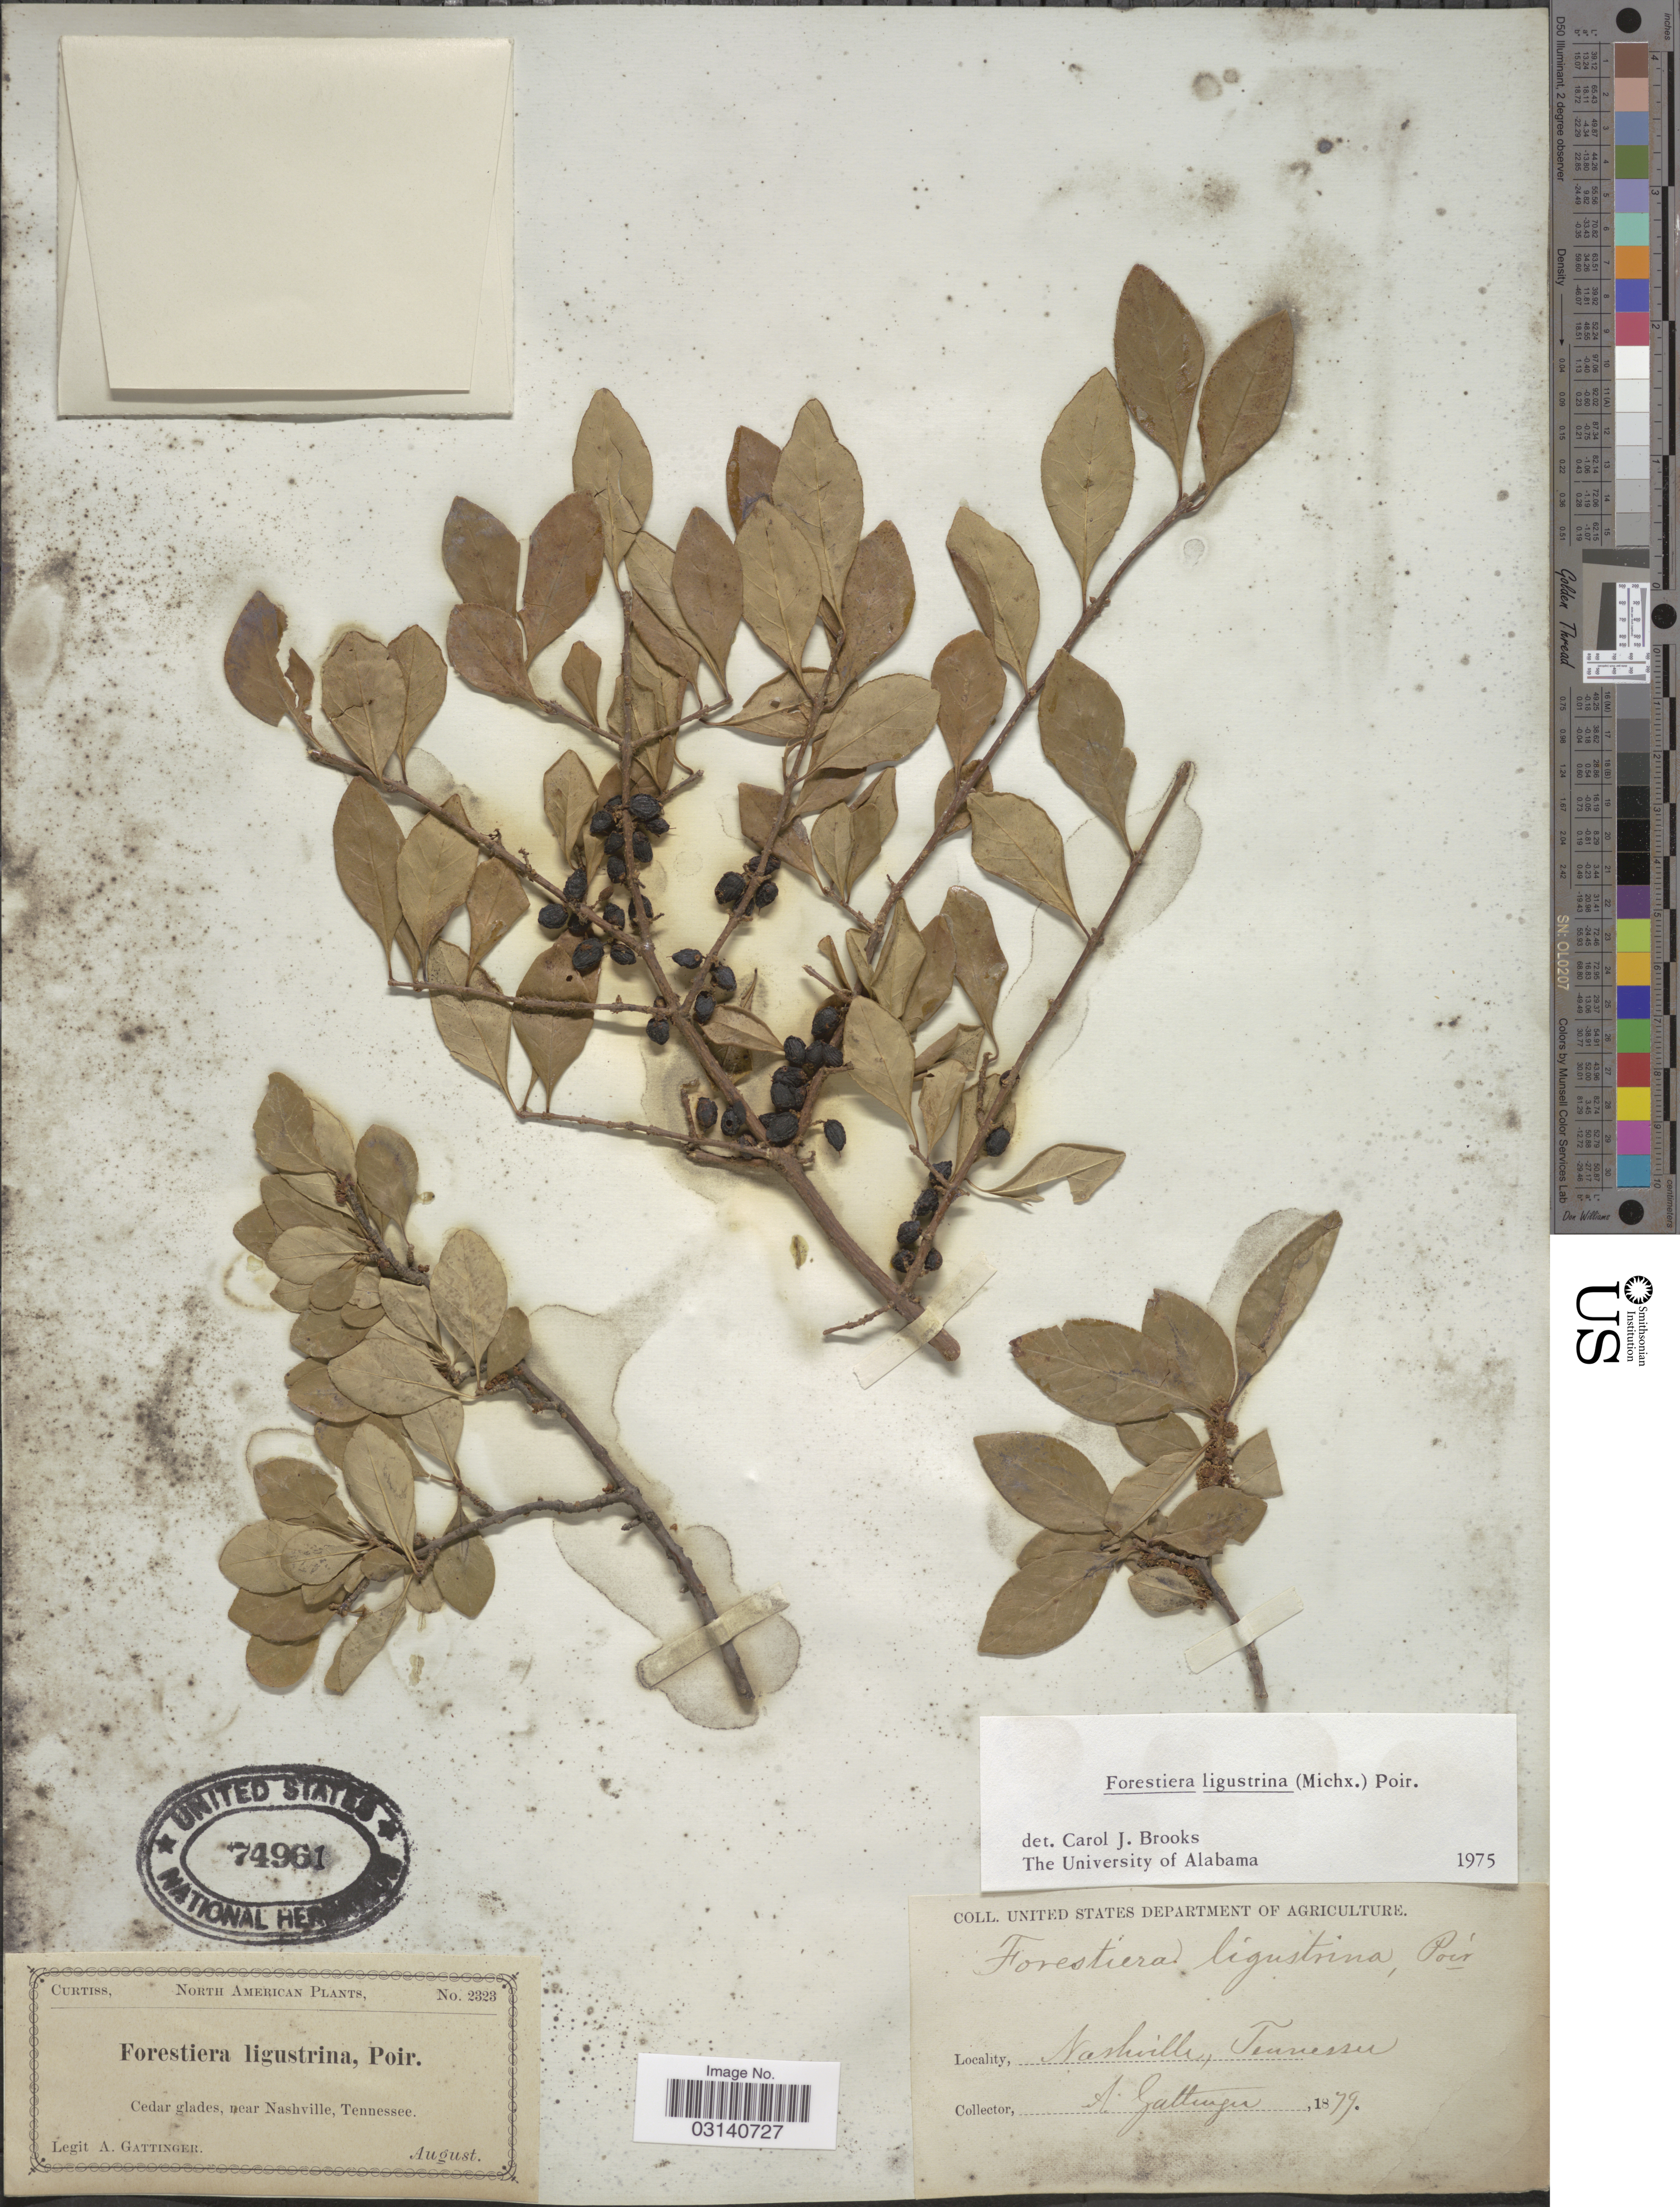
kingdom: Plantae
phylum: Tracheophyta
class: Magnoliopsida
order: Lamiales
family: Oleaceae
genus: Forestiera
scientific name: Forestiera ligustrina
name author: (Michx.) Poir.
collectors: A. Gattinger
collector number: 2323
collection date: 1879-08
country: United States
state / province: Tennessee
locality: Cedar glades, near Nashville.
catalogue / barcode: US 74961